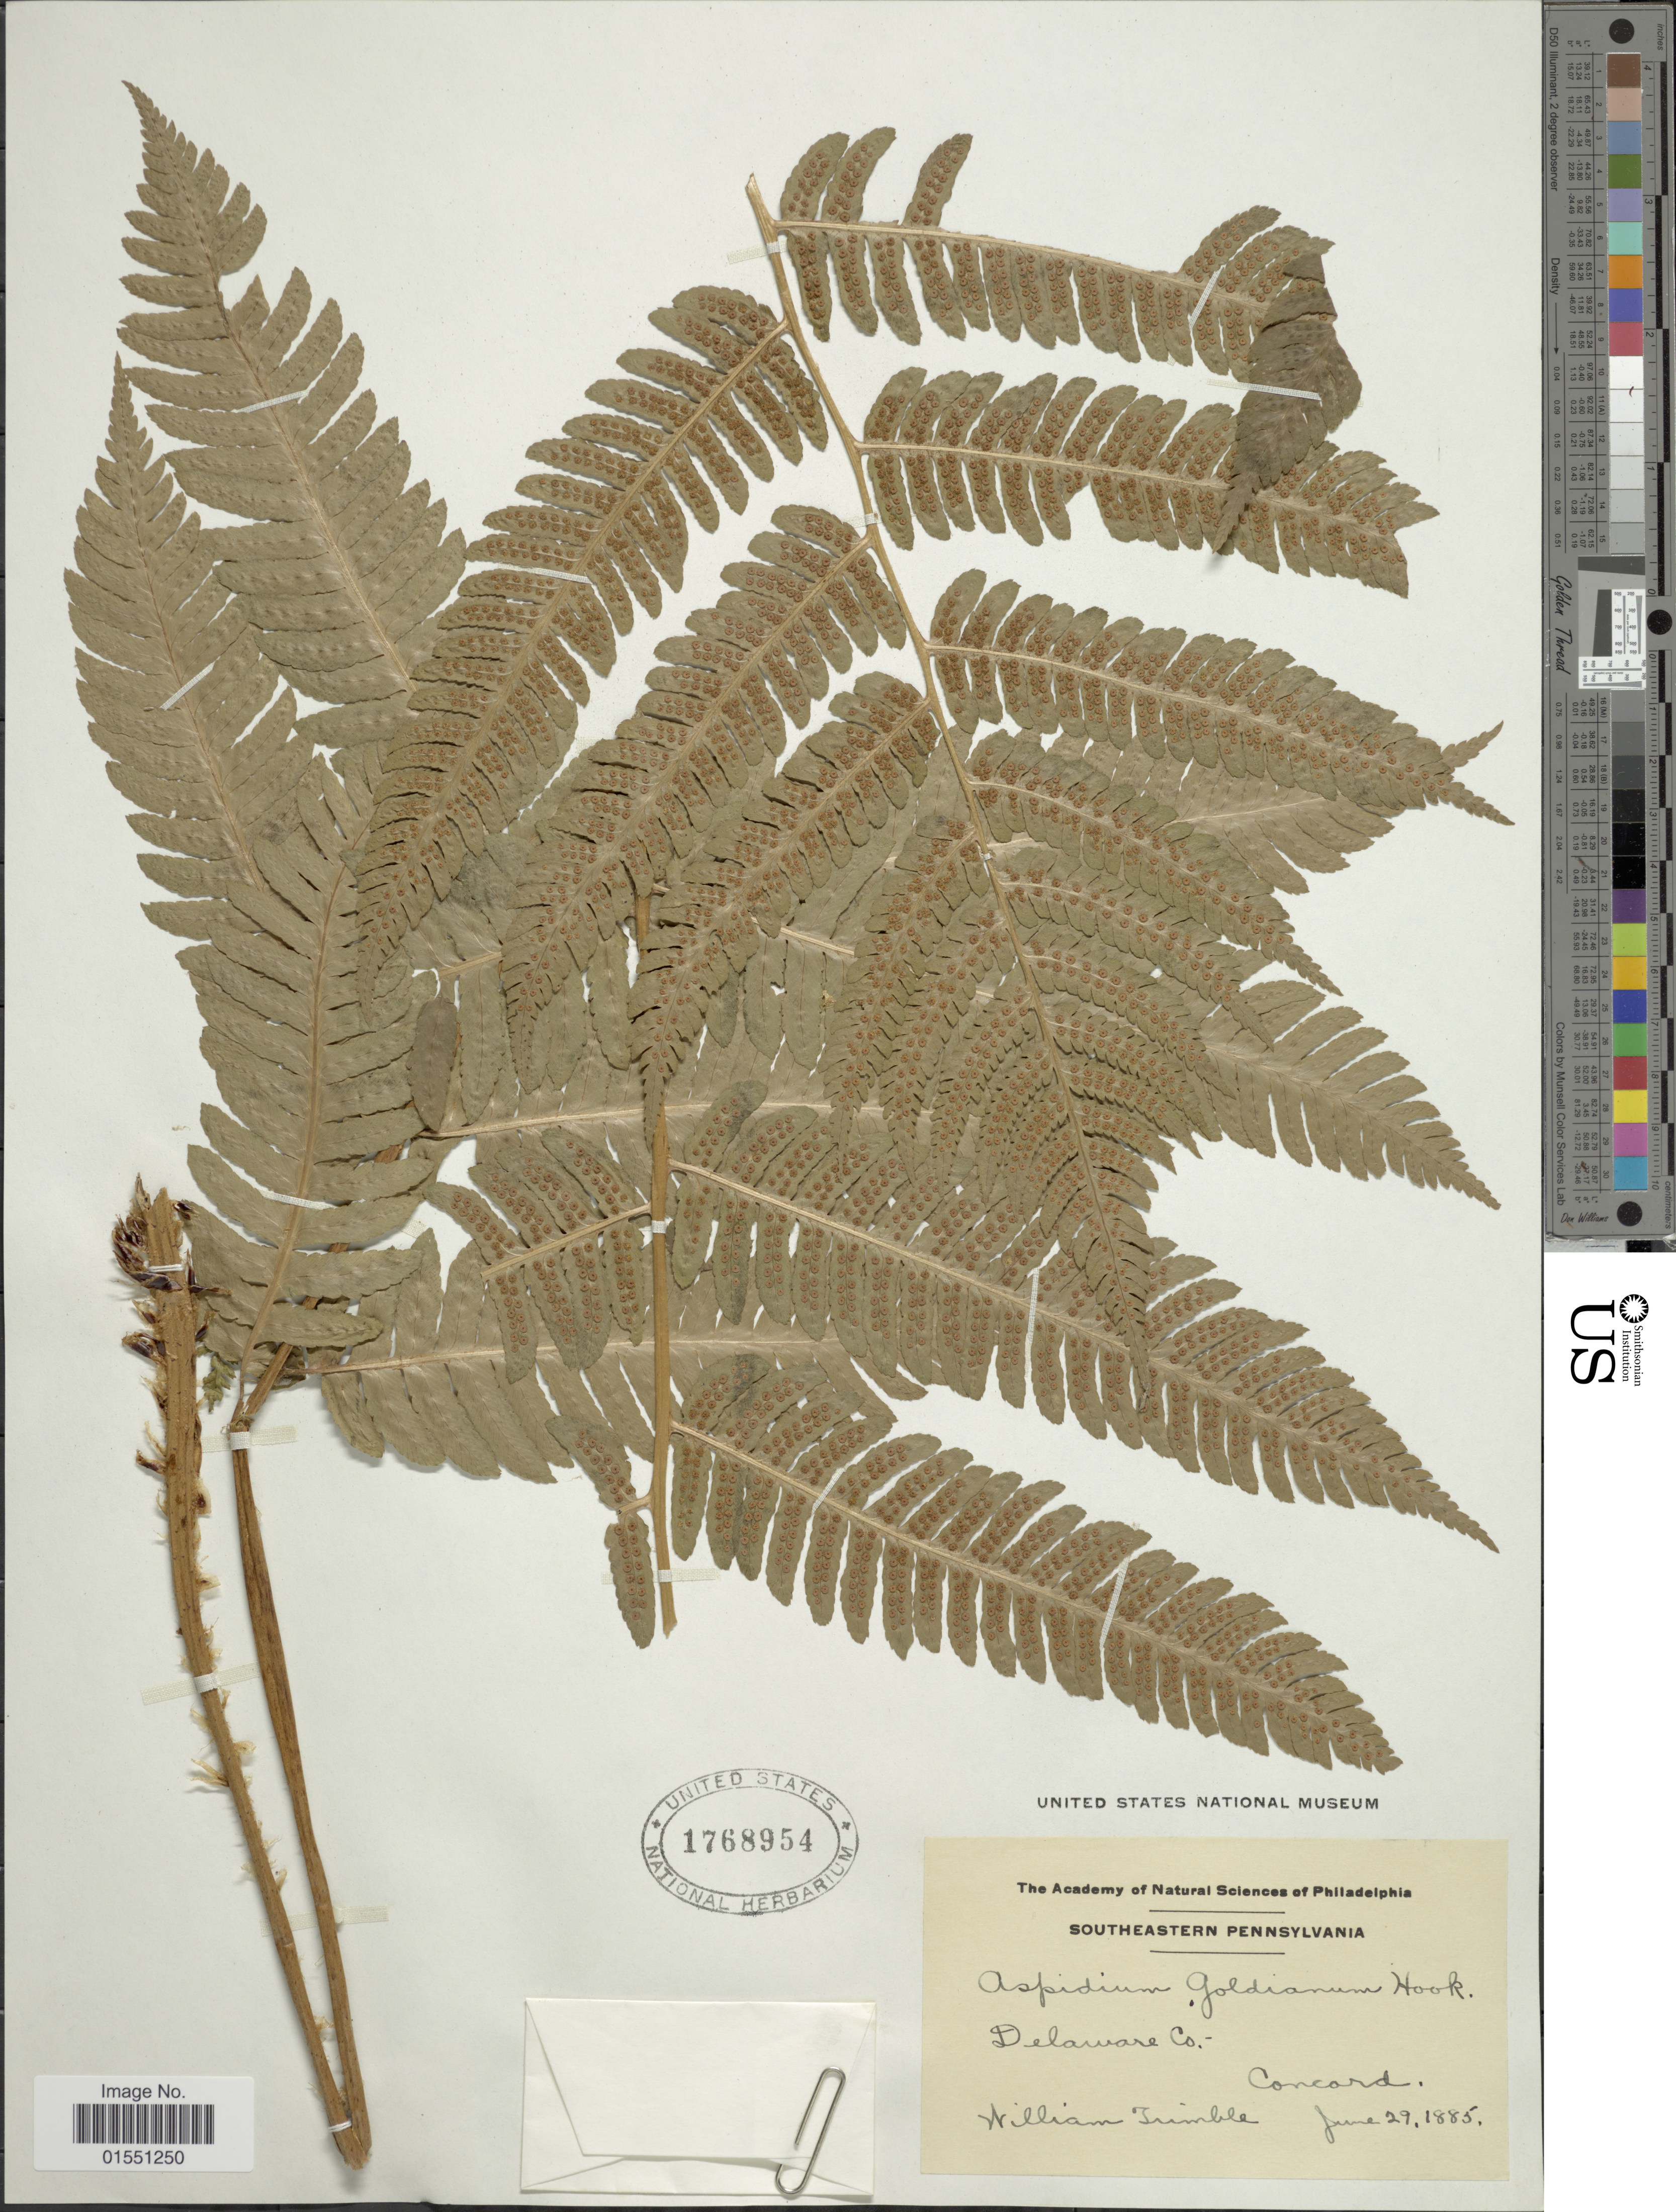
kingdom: Plantae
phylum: Tracheophyta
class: Polypodiopsida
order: Polypodiales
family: Dryopteridaceae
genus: Dryopteris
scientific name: Dryopteris goldiana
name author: (Hook. ex Goldie) A. Gray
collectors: W. Trimble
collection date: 1885-06-29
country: United States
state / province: Pennsylvania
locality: Southeastern Pennsylvania. Delaware Co. Concord.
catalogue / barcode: US 1758954